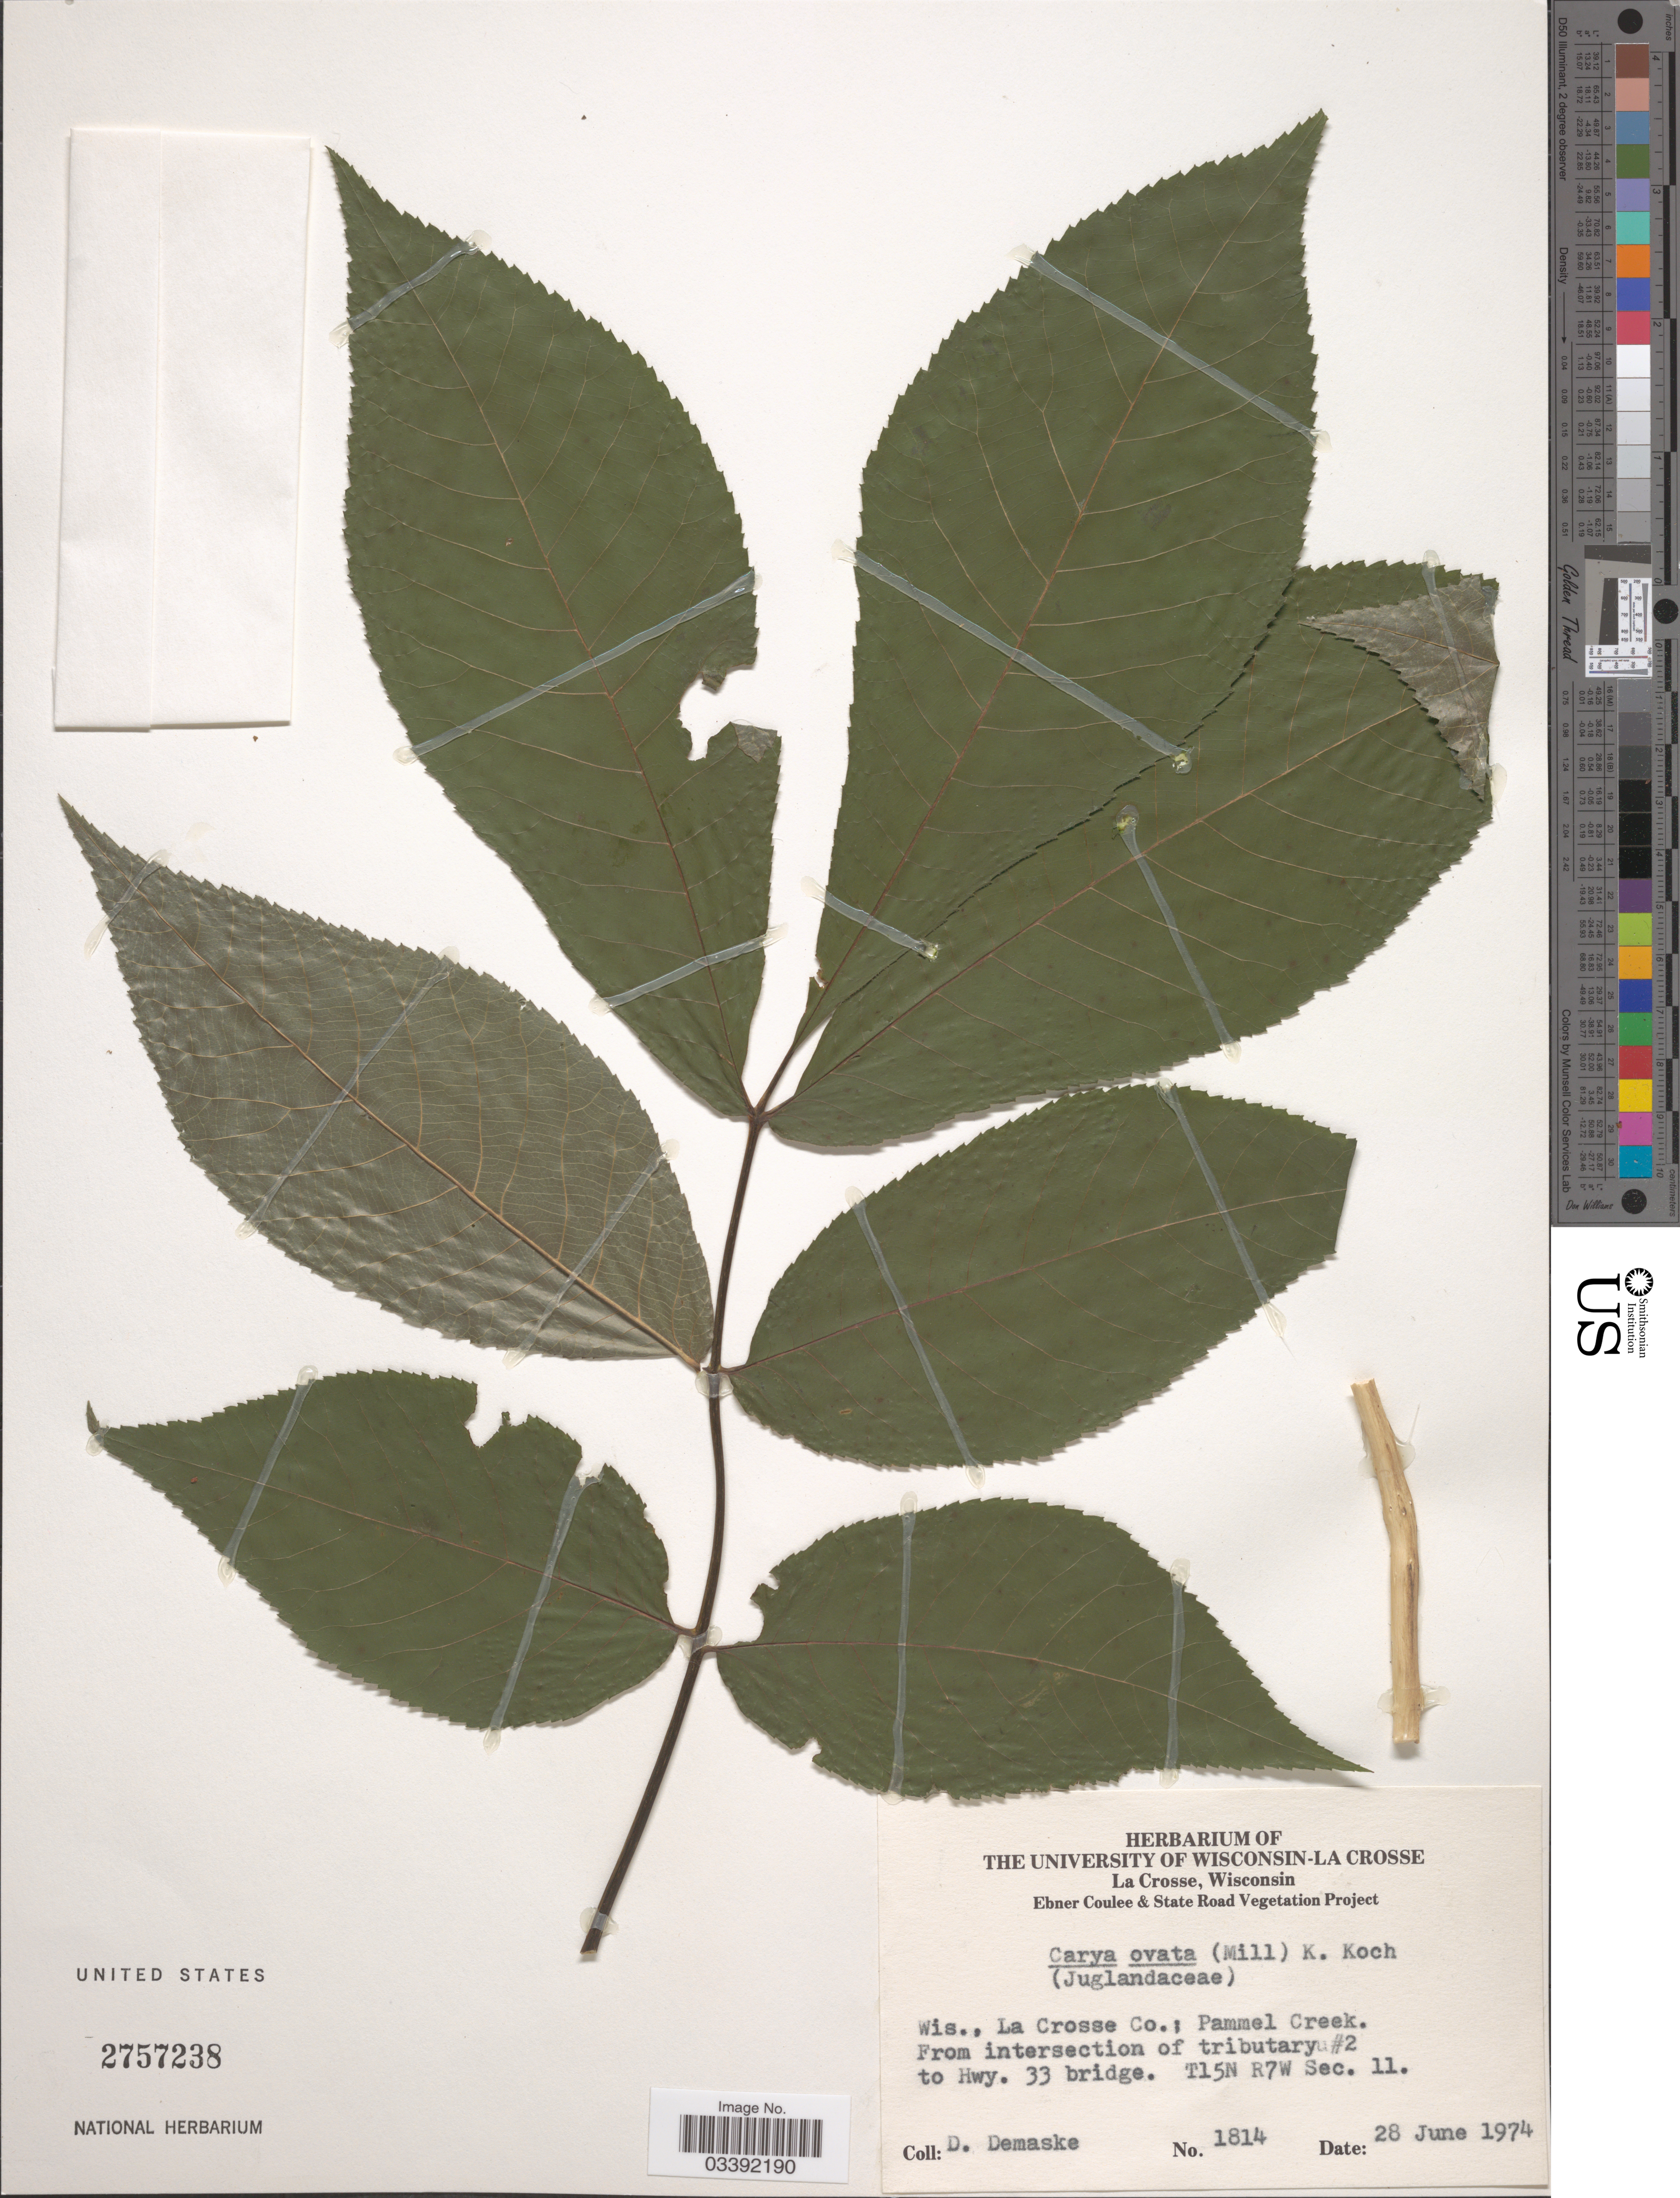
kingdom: Plantae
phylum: Tracheophyta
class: Magnoliopsida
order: Fagales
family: Juglandaceae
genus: Carya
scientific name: Carya ovata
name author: (Mill.) K. Koch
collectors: D. Demaske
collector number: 1814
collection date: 1974-06-28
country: United States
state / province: Wisconsin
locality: La Crosse Co.; Pammel Creek. From intersection of tributary #2 to Hwy. 33 bridge. T15N R7W Sec. 11.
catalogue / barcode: US 2757238